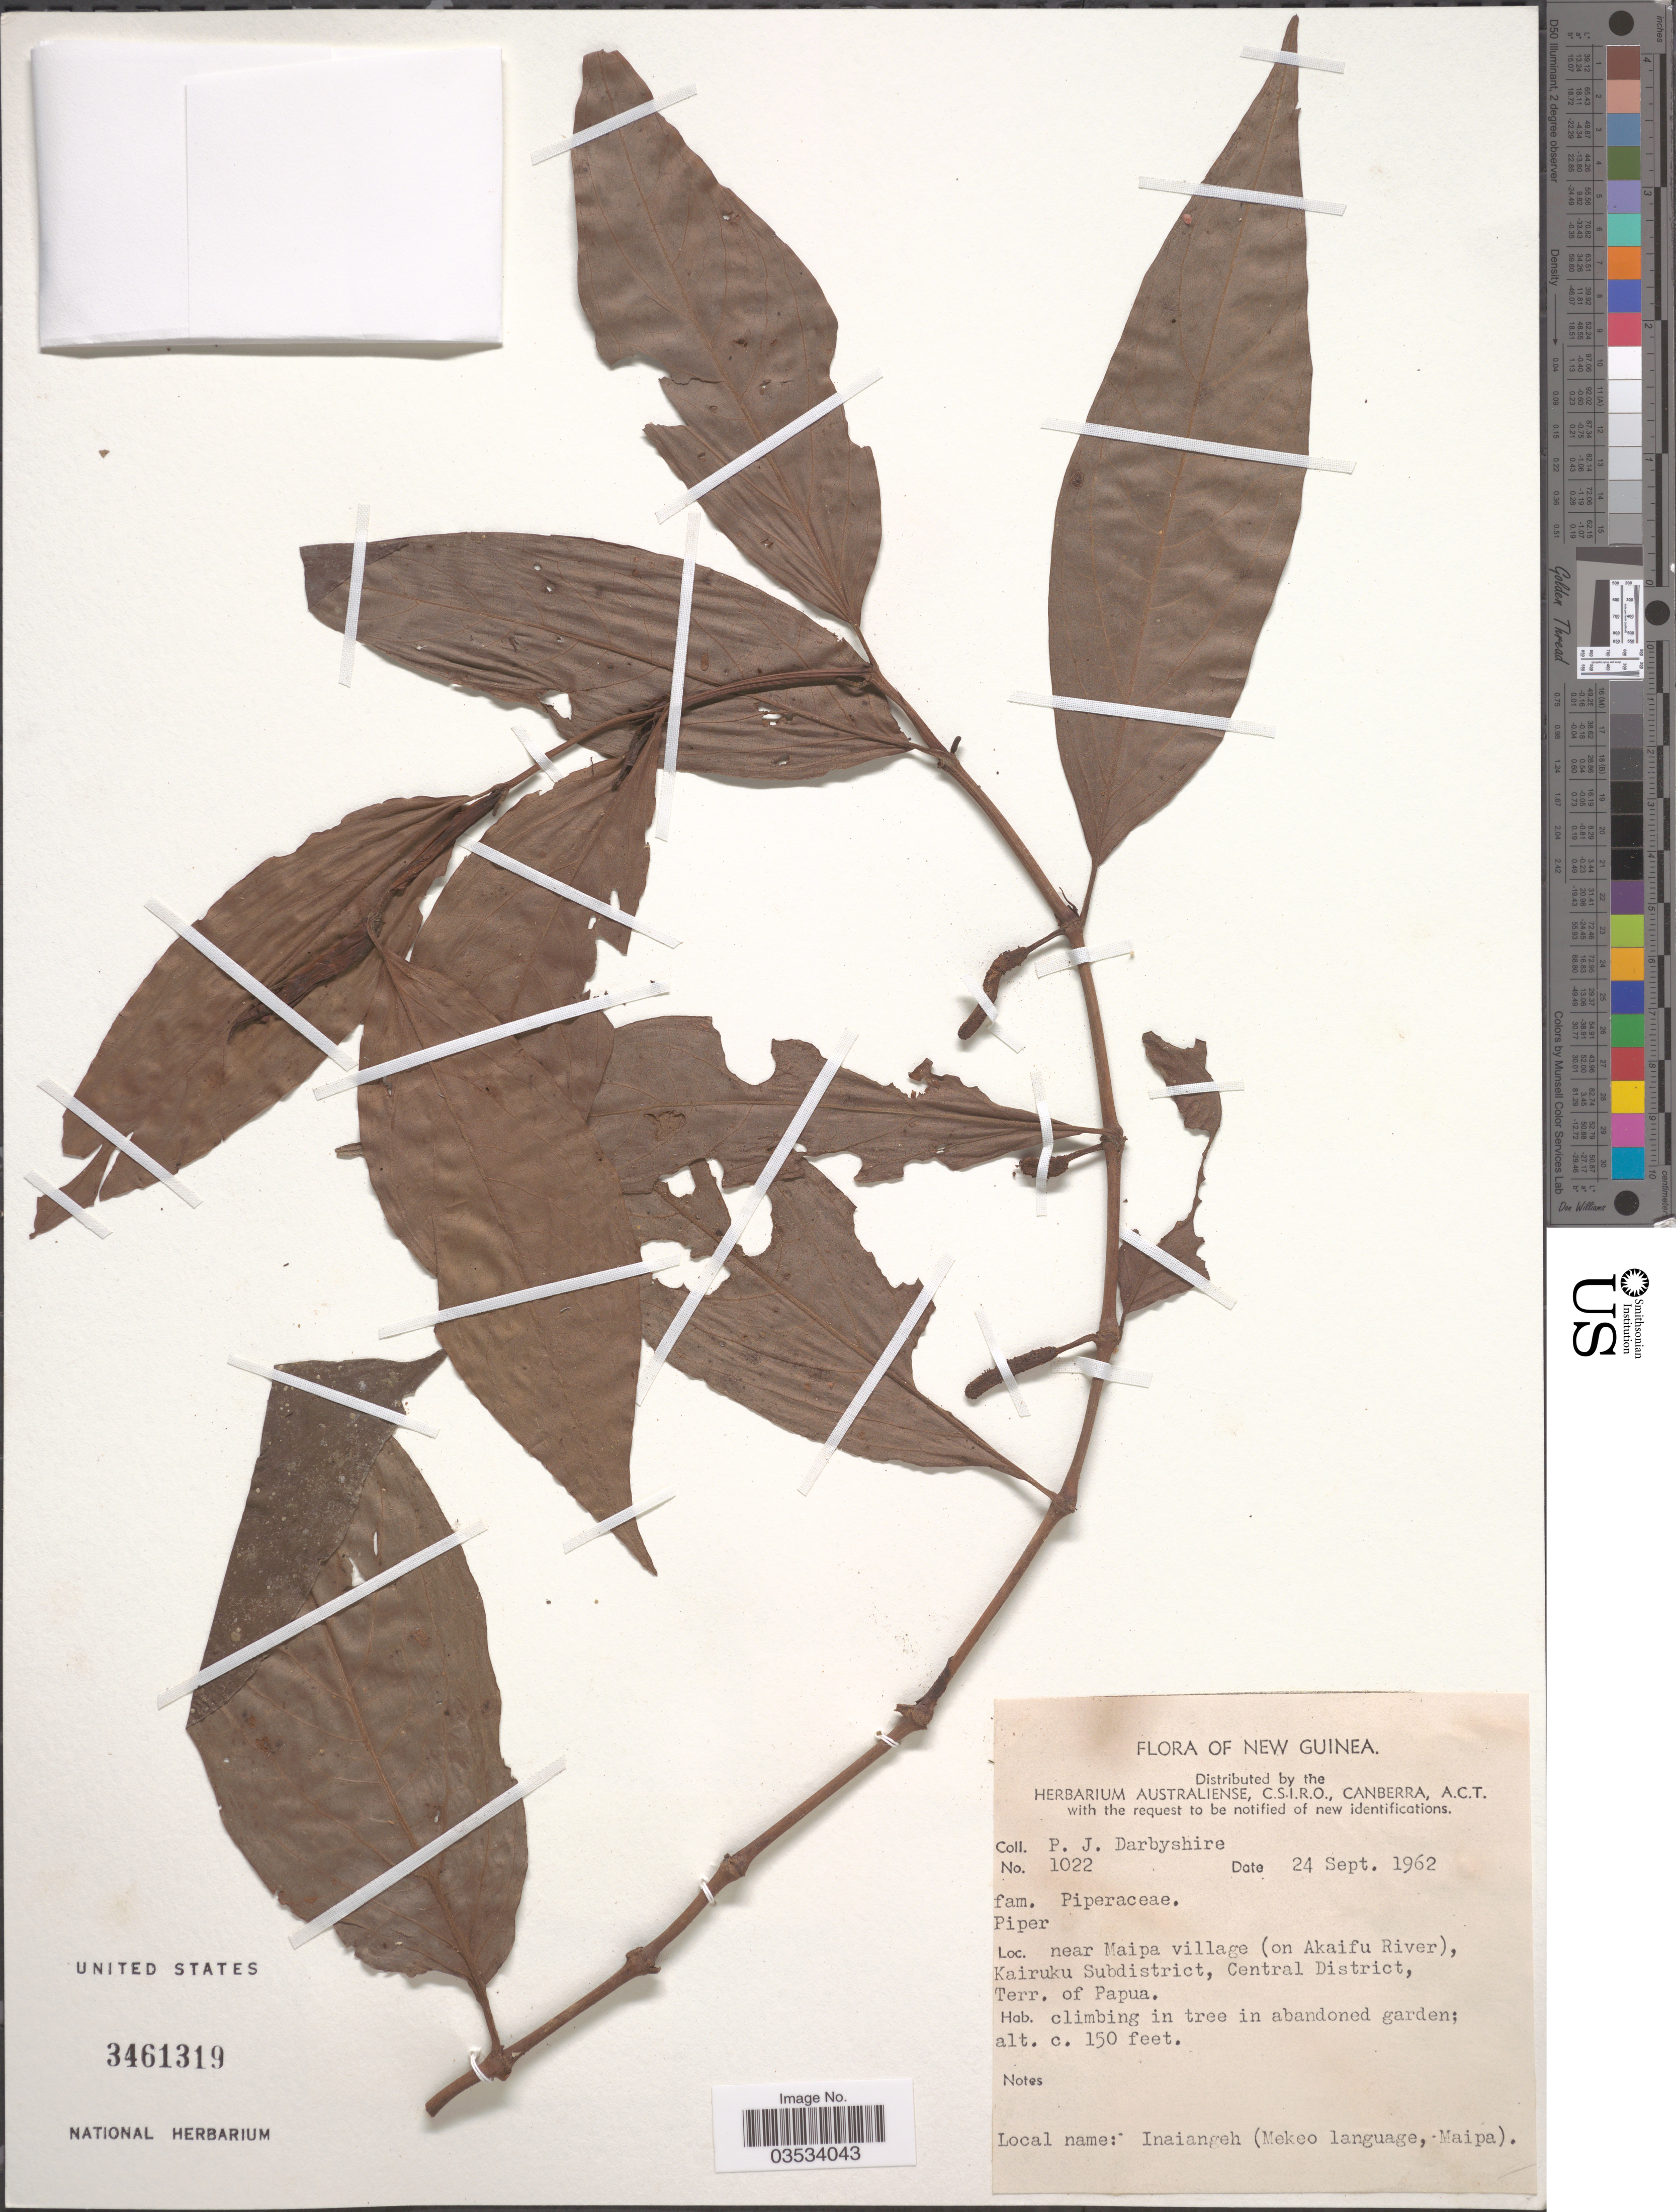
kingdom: Plantae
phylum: Tracheophyta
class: Magnoliopsida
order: Piperales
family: Piperaceae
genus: Piper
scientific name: Piper sp.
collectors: P. Darbyshire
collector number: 1022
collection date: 1962-09-24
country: Papua New Guinea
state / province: Central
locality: New Guinea. Near Maipa village (on Akaifu River), Kairuku Subdistrict, Central District, Terr. of Papua.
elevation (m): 46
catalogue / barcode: US 3461319